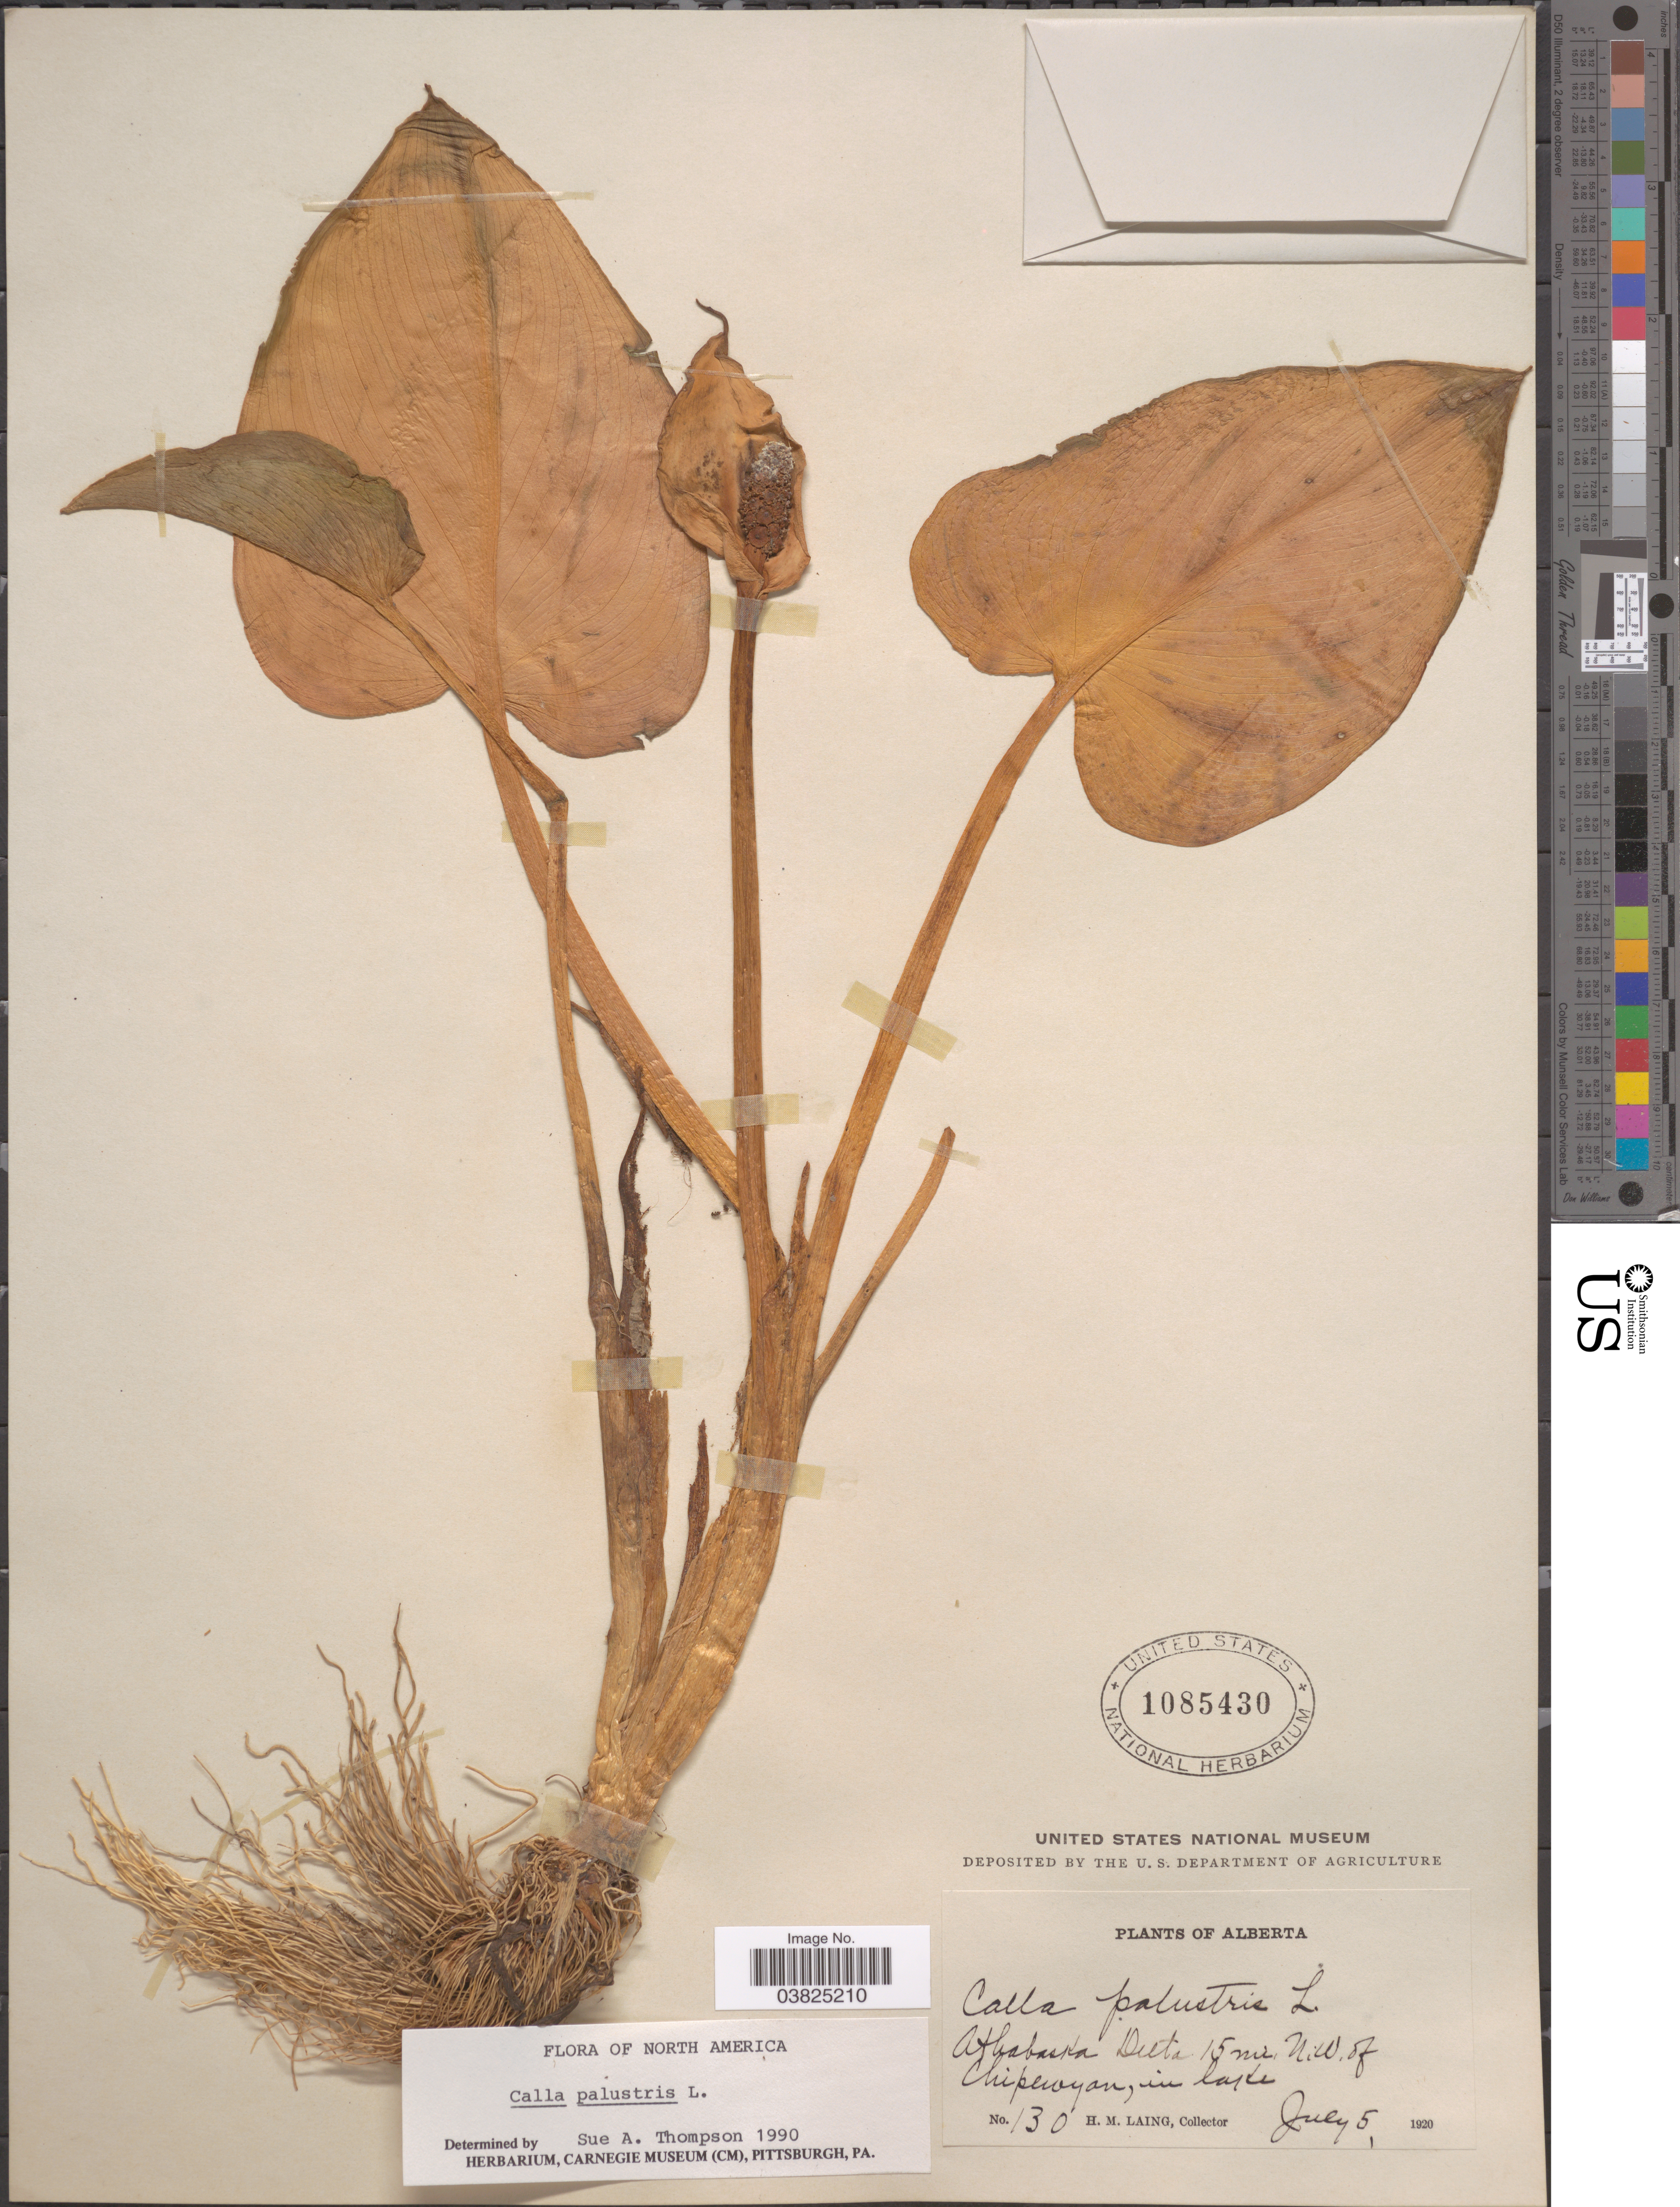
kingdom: Plantae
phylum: Tracheophyta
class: Liliopsida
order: Alismatales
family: Araceae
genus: Calla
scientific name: Calla palustris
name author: L.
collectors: H. Laing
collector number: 130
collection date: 1920-07-05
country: Canada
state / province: Alberta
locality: Athabaska Delta 15 mi. N.W. of Chipewyan, in lake.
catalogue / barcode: US 1085430